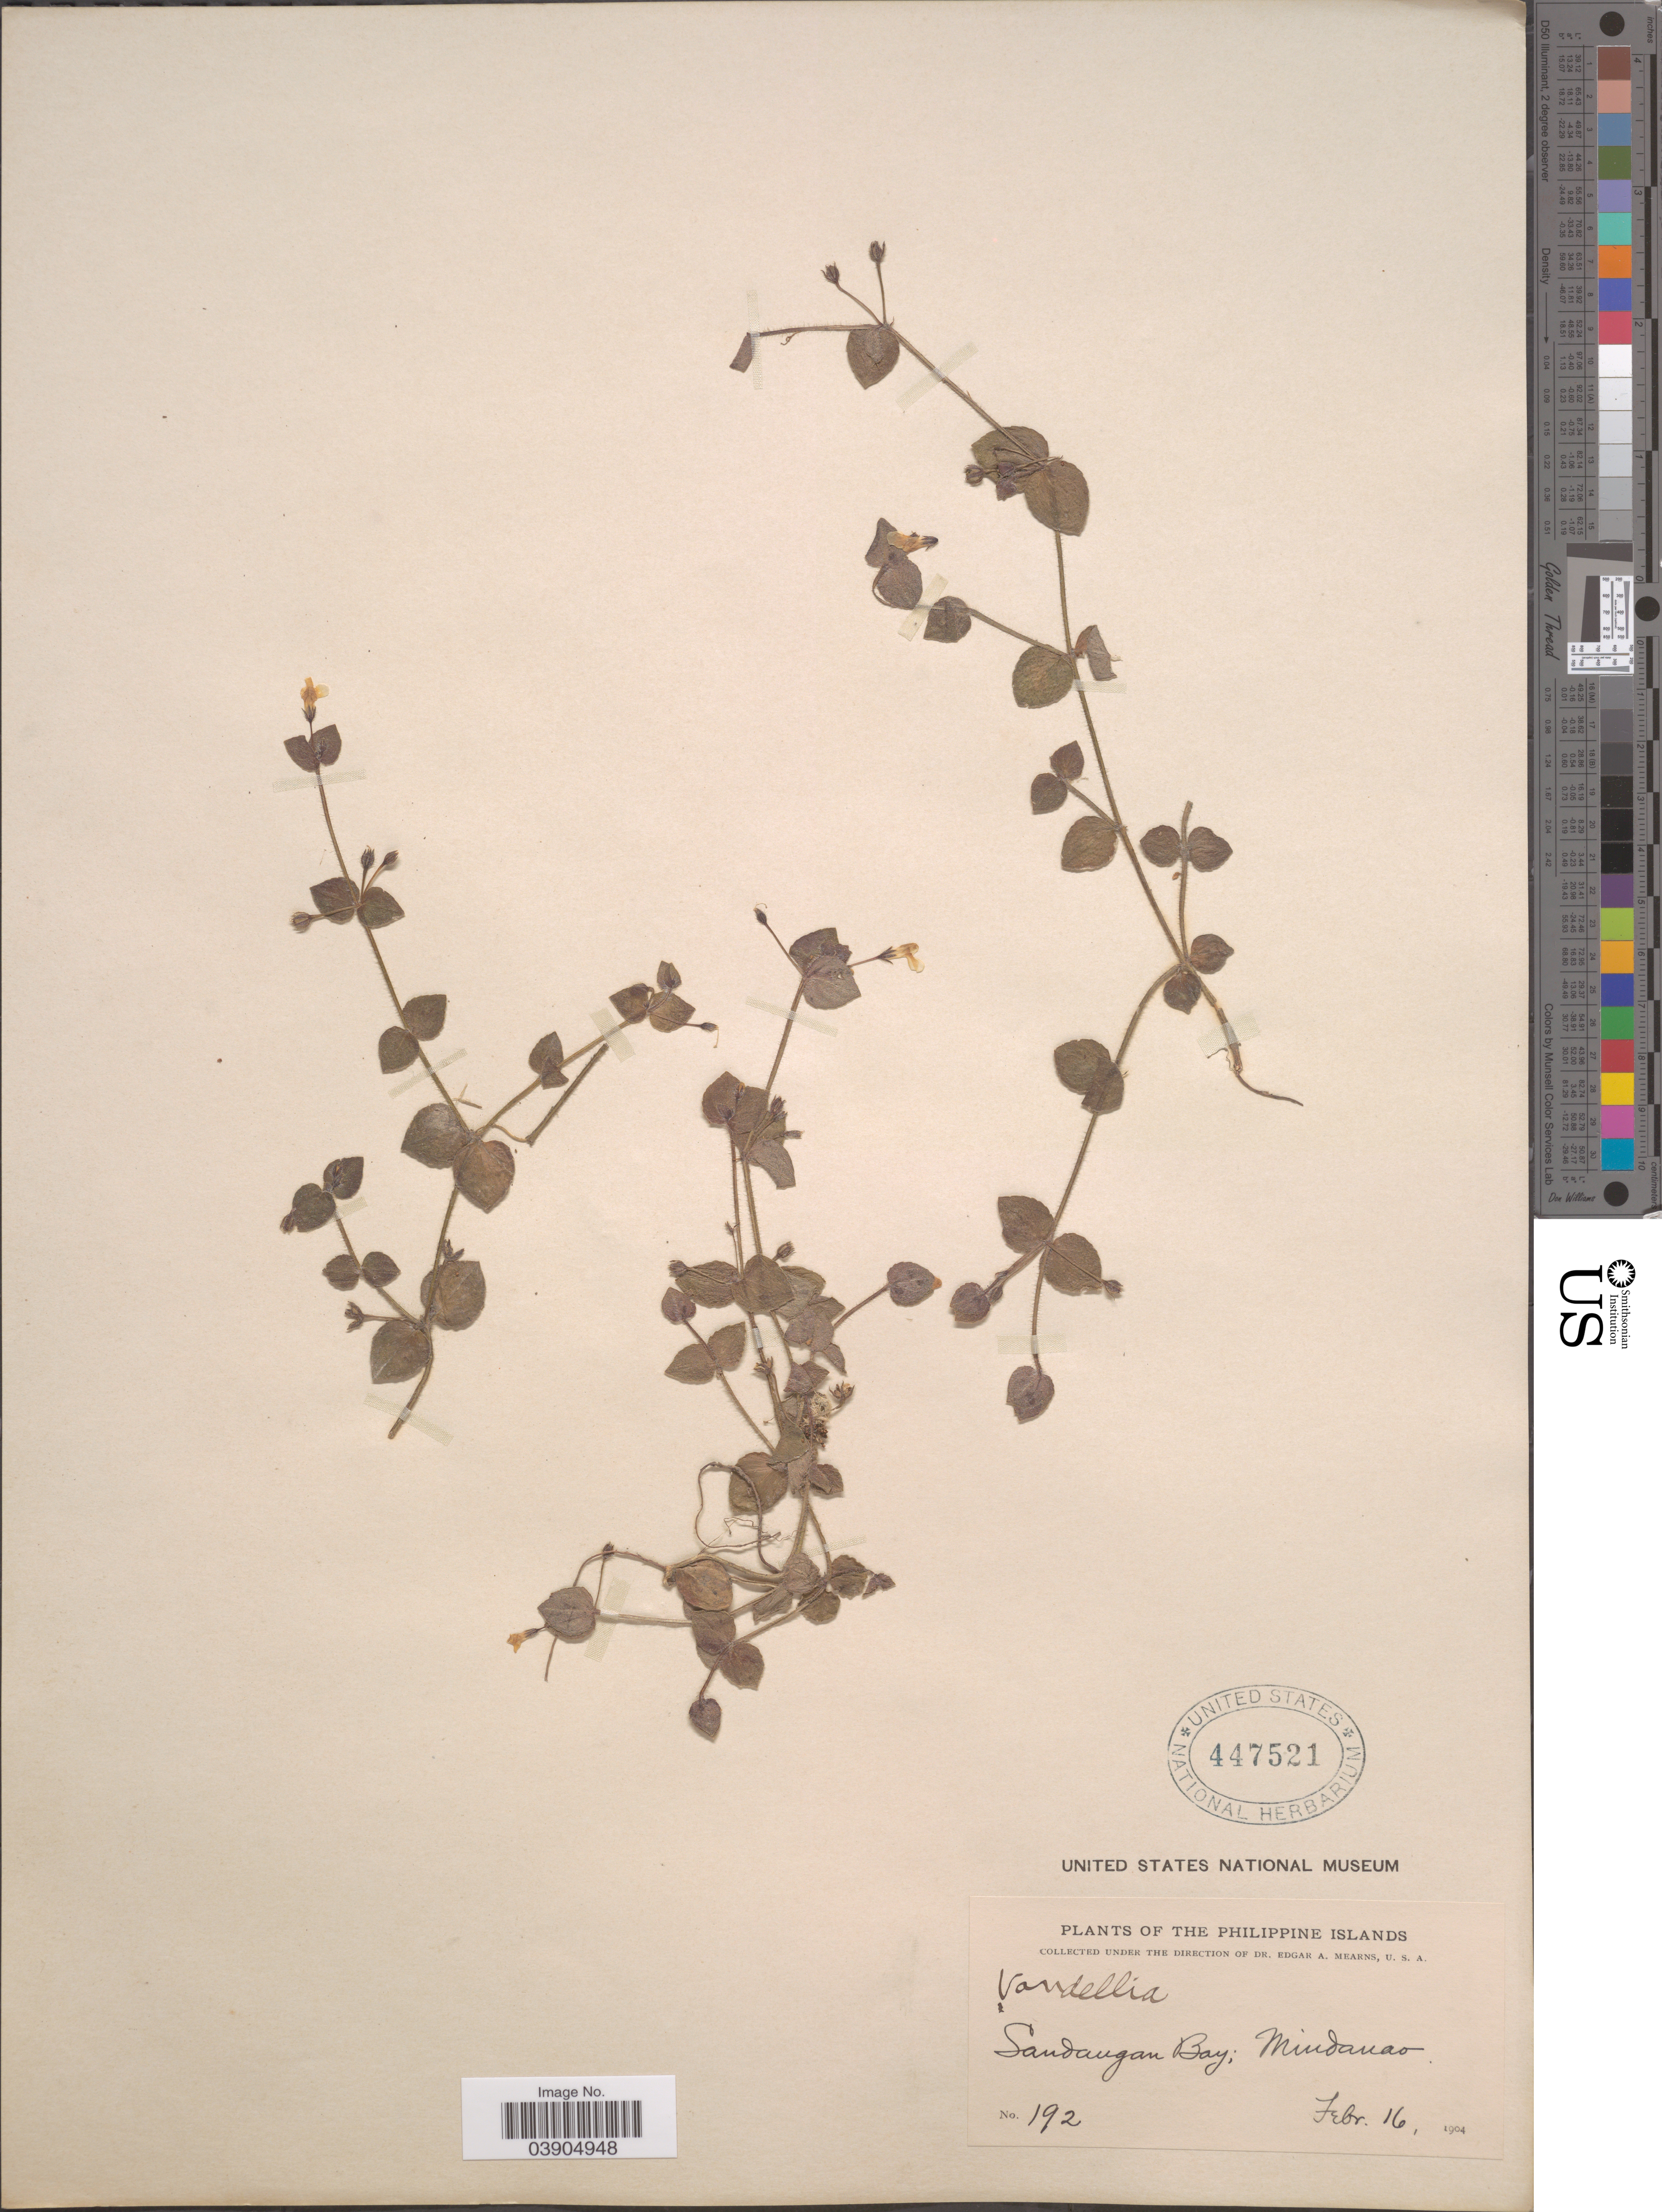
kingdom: Plantae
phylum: Tracheophyta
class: Magnoliopsida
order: Lamiales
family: Linderniaceae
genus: Lindernia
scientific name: Lindernia pusilla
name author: (Willd.) Bold.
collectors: E. A. Mearns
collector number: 192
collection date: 1904-02-16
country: Philippines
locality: Sandaugan Bay; Mindanao.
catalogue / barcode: US 447521